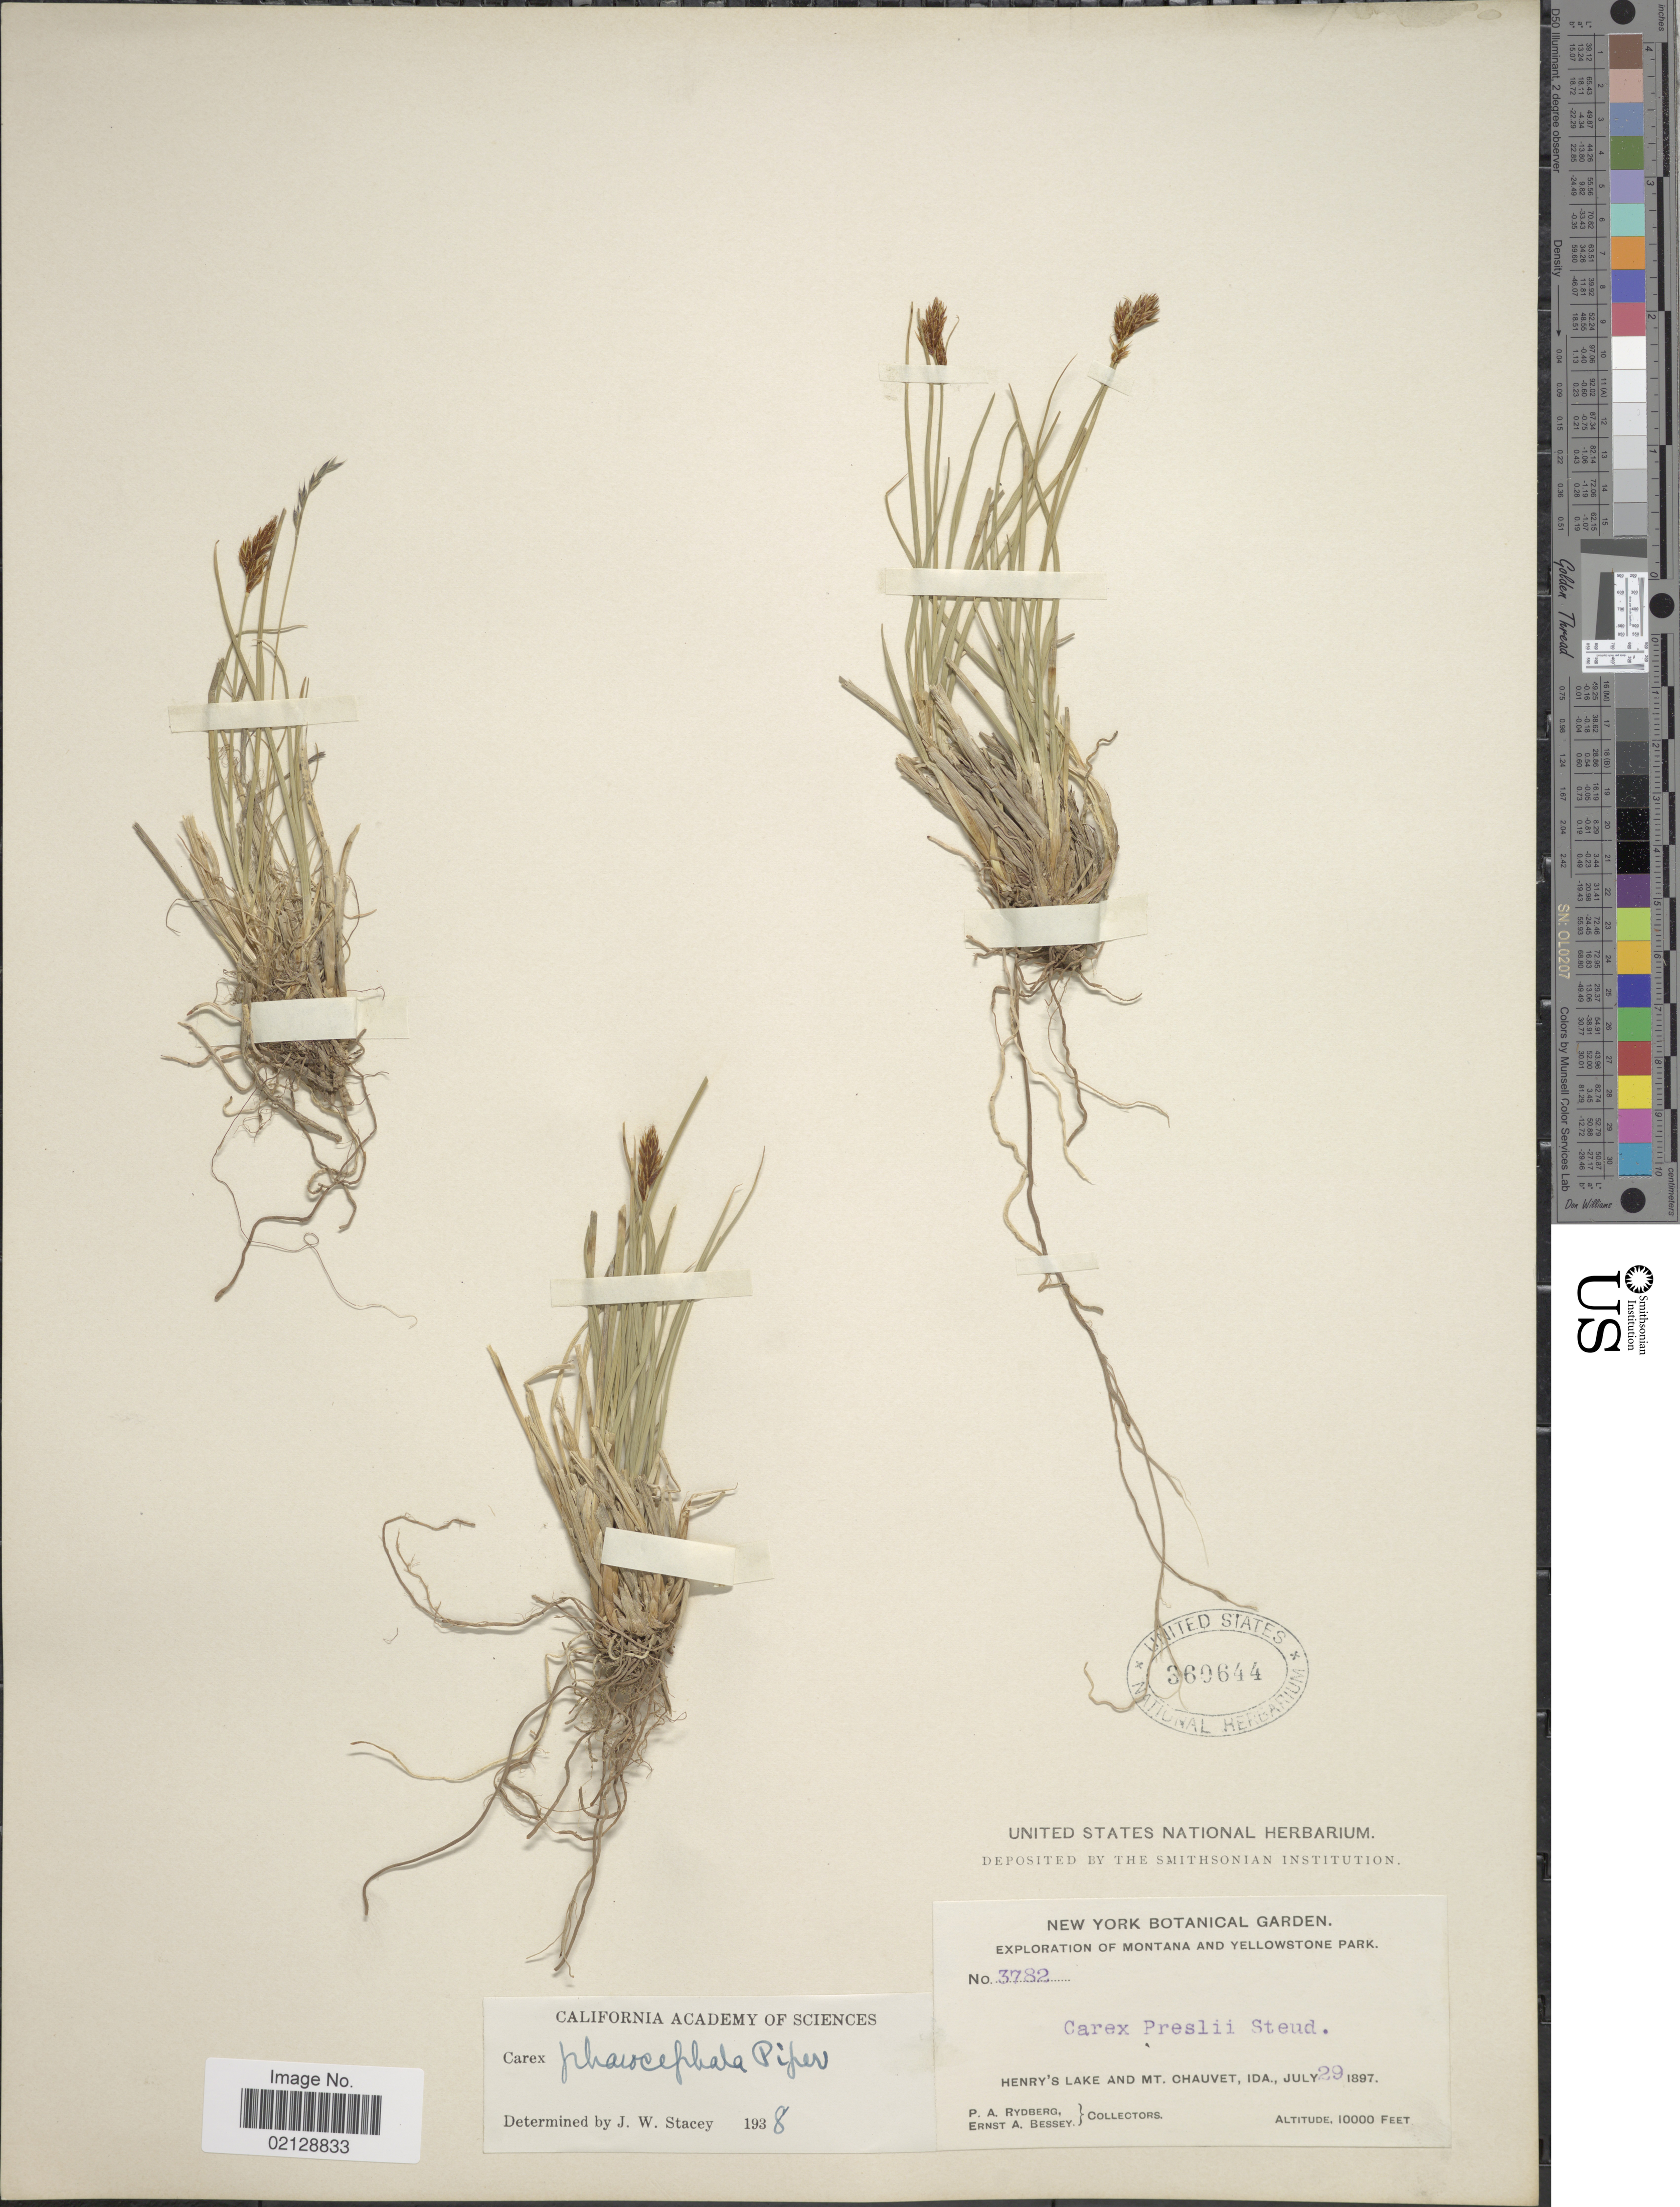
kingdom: Plantae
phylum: Tracheophyta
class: Liliopsida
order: Poales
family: Cyperaceae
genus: Carex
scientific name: Carex phaeocephala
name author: Piper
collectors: P. A. Rydberg & E. A. Bessey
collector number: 3782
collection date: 1897-07-29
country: United States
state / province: Idaho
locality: Montana and Yellowstone Park, Henry's Lake and Mt. Chauvet, Ida.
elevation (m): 3048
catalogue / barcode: US 360644